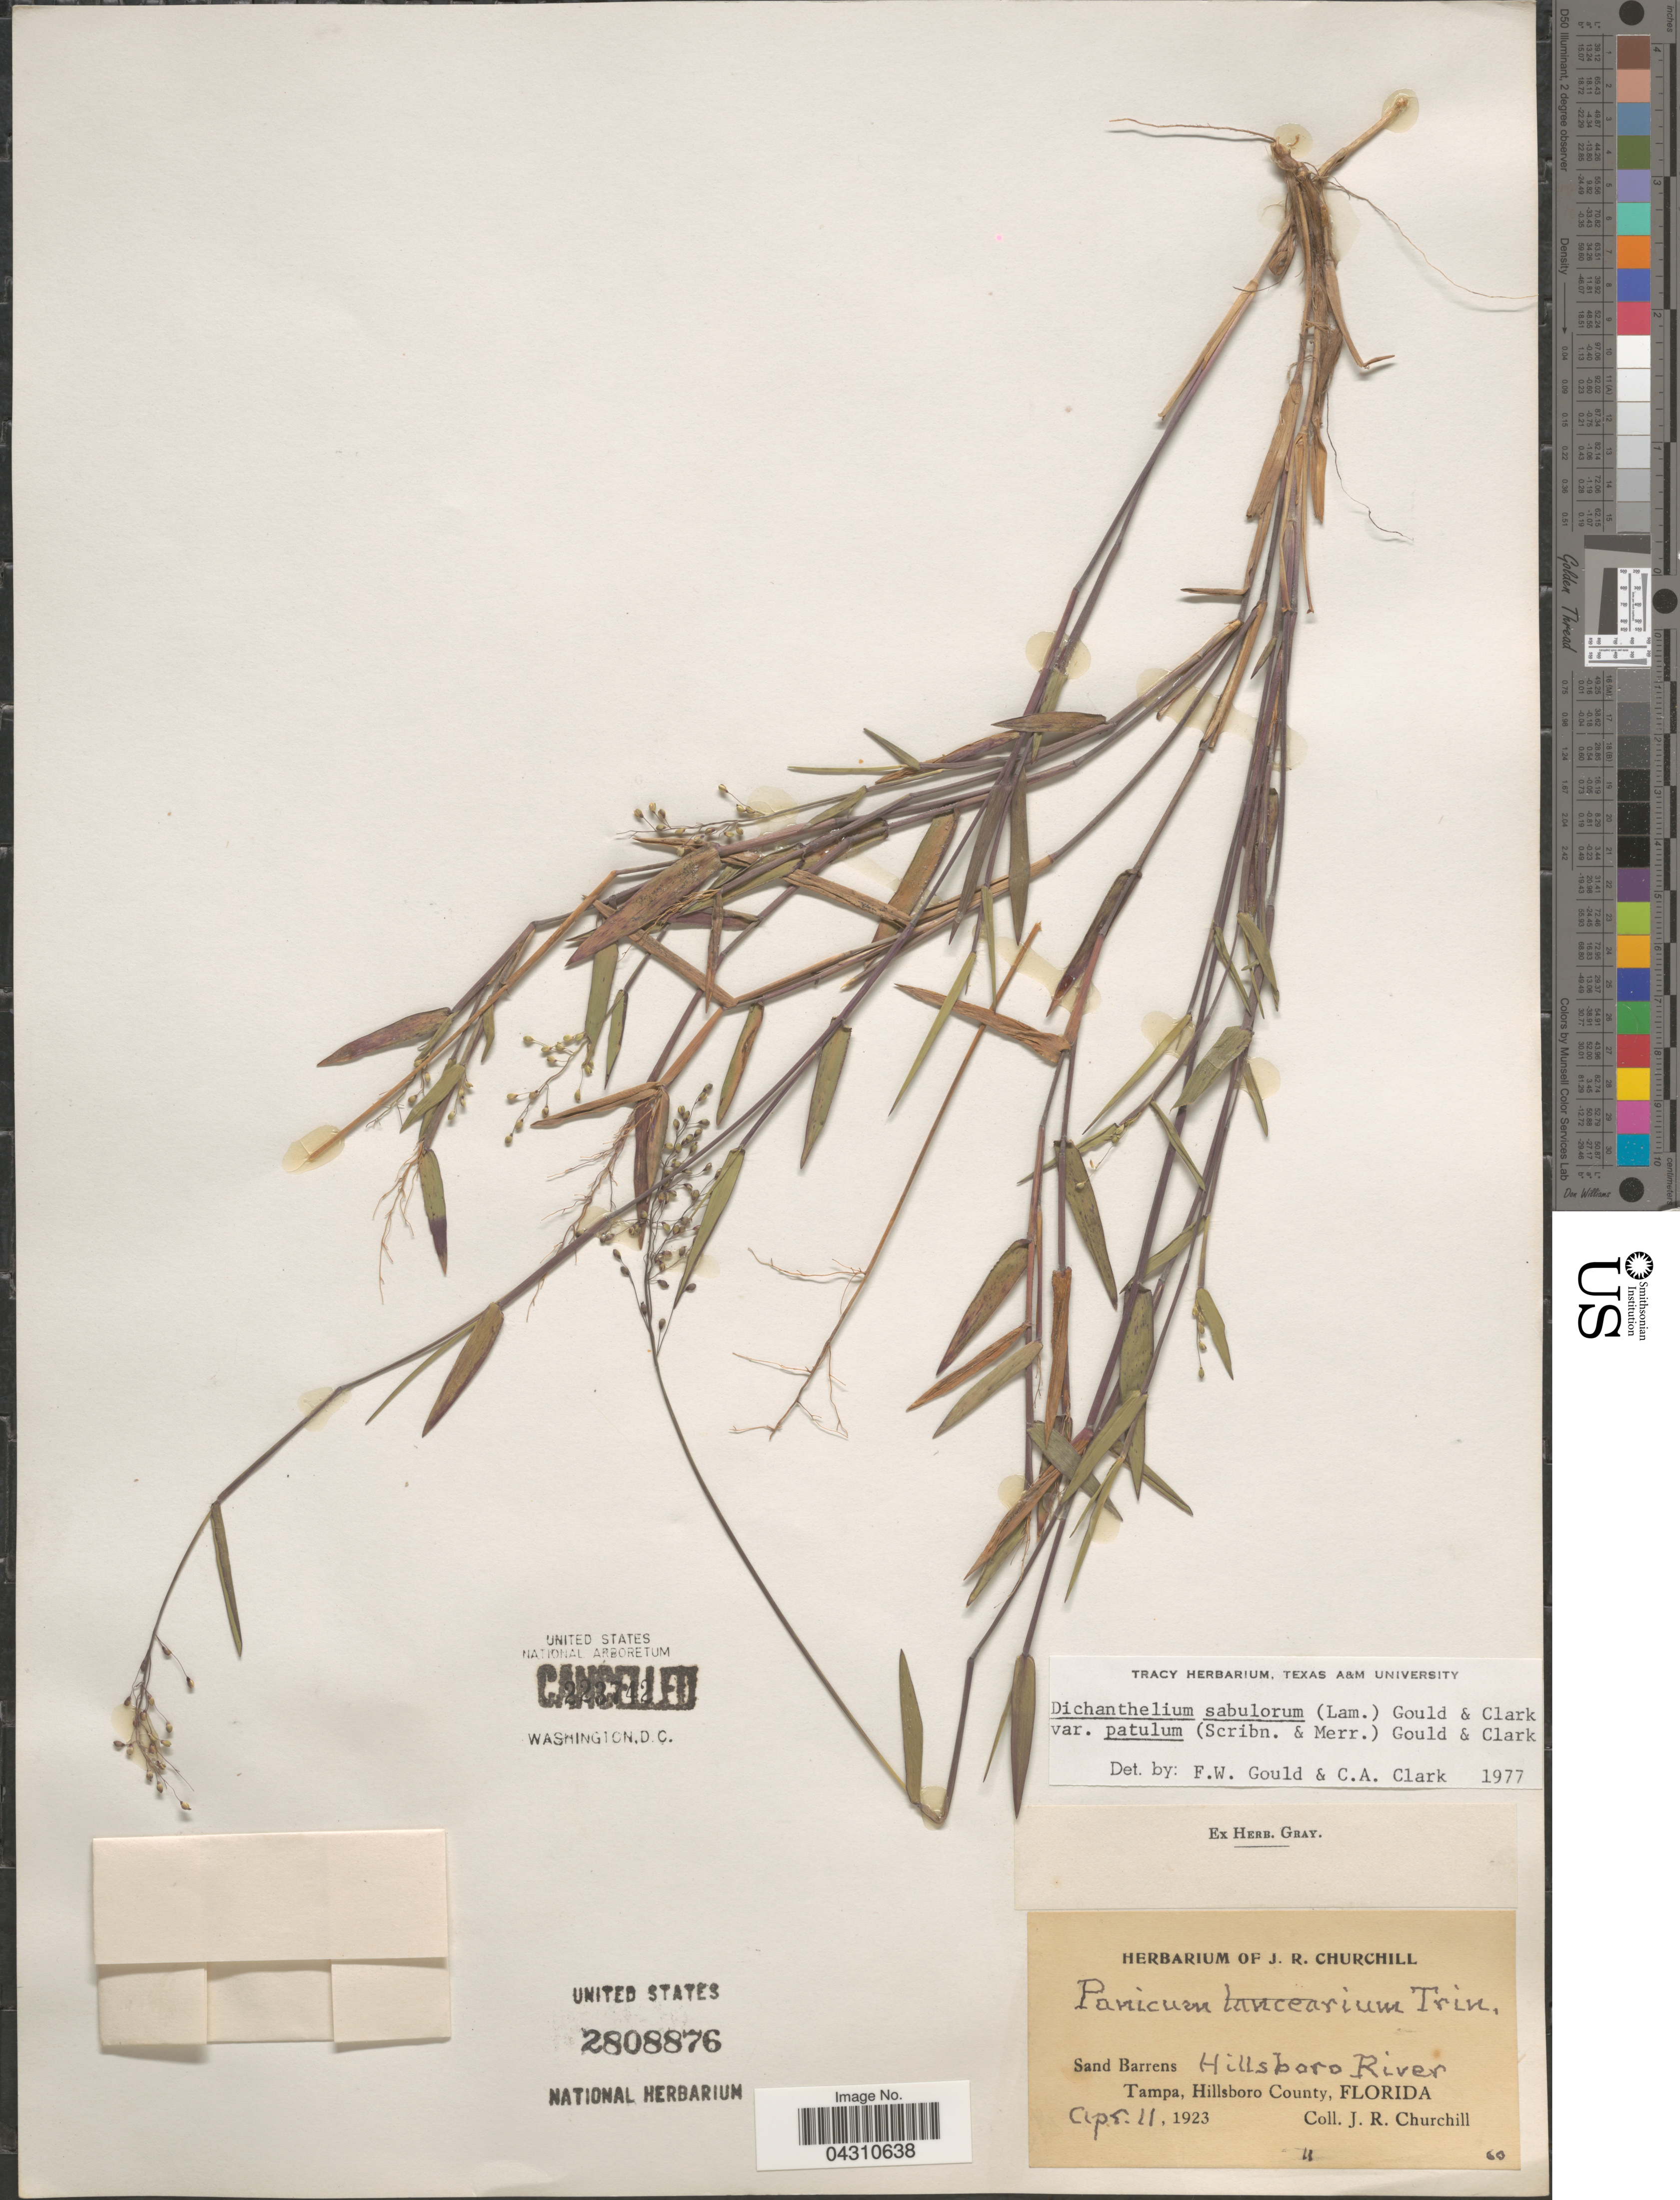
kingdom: Plantae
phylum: Tracheophyta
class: Liliopsida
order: Poales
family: Poaceae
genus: Dichanthelium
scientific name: Dichanthelium portoricense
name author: (Desv. ex Ham.) B.F. Hansen & Wunderlin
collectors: J. Churchill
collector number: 11?/60?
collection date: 1923-04-11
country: United States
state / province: Florida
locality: Sand Barrens. Hillsboro River. Tampa, Hillsboro County.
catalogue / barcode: US 2808876